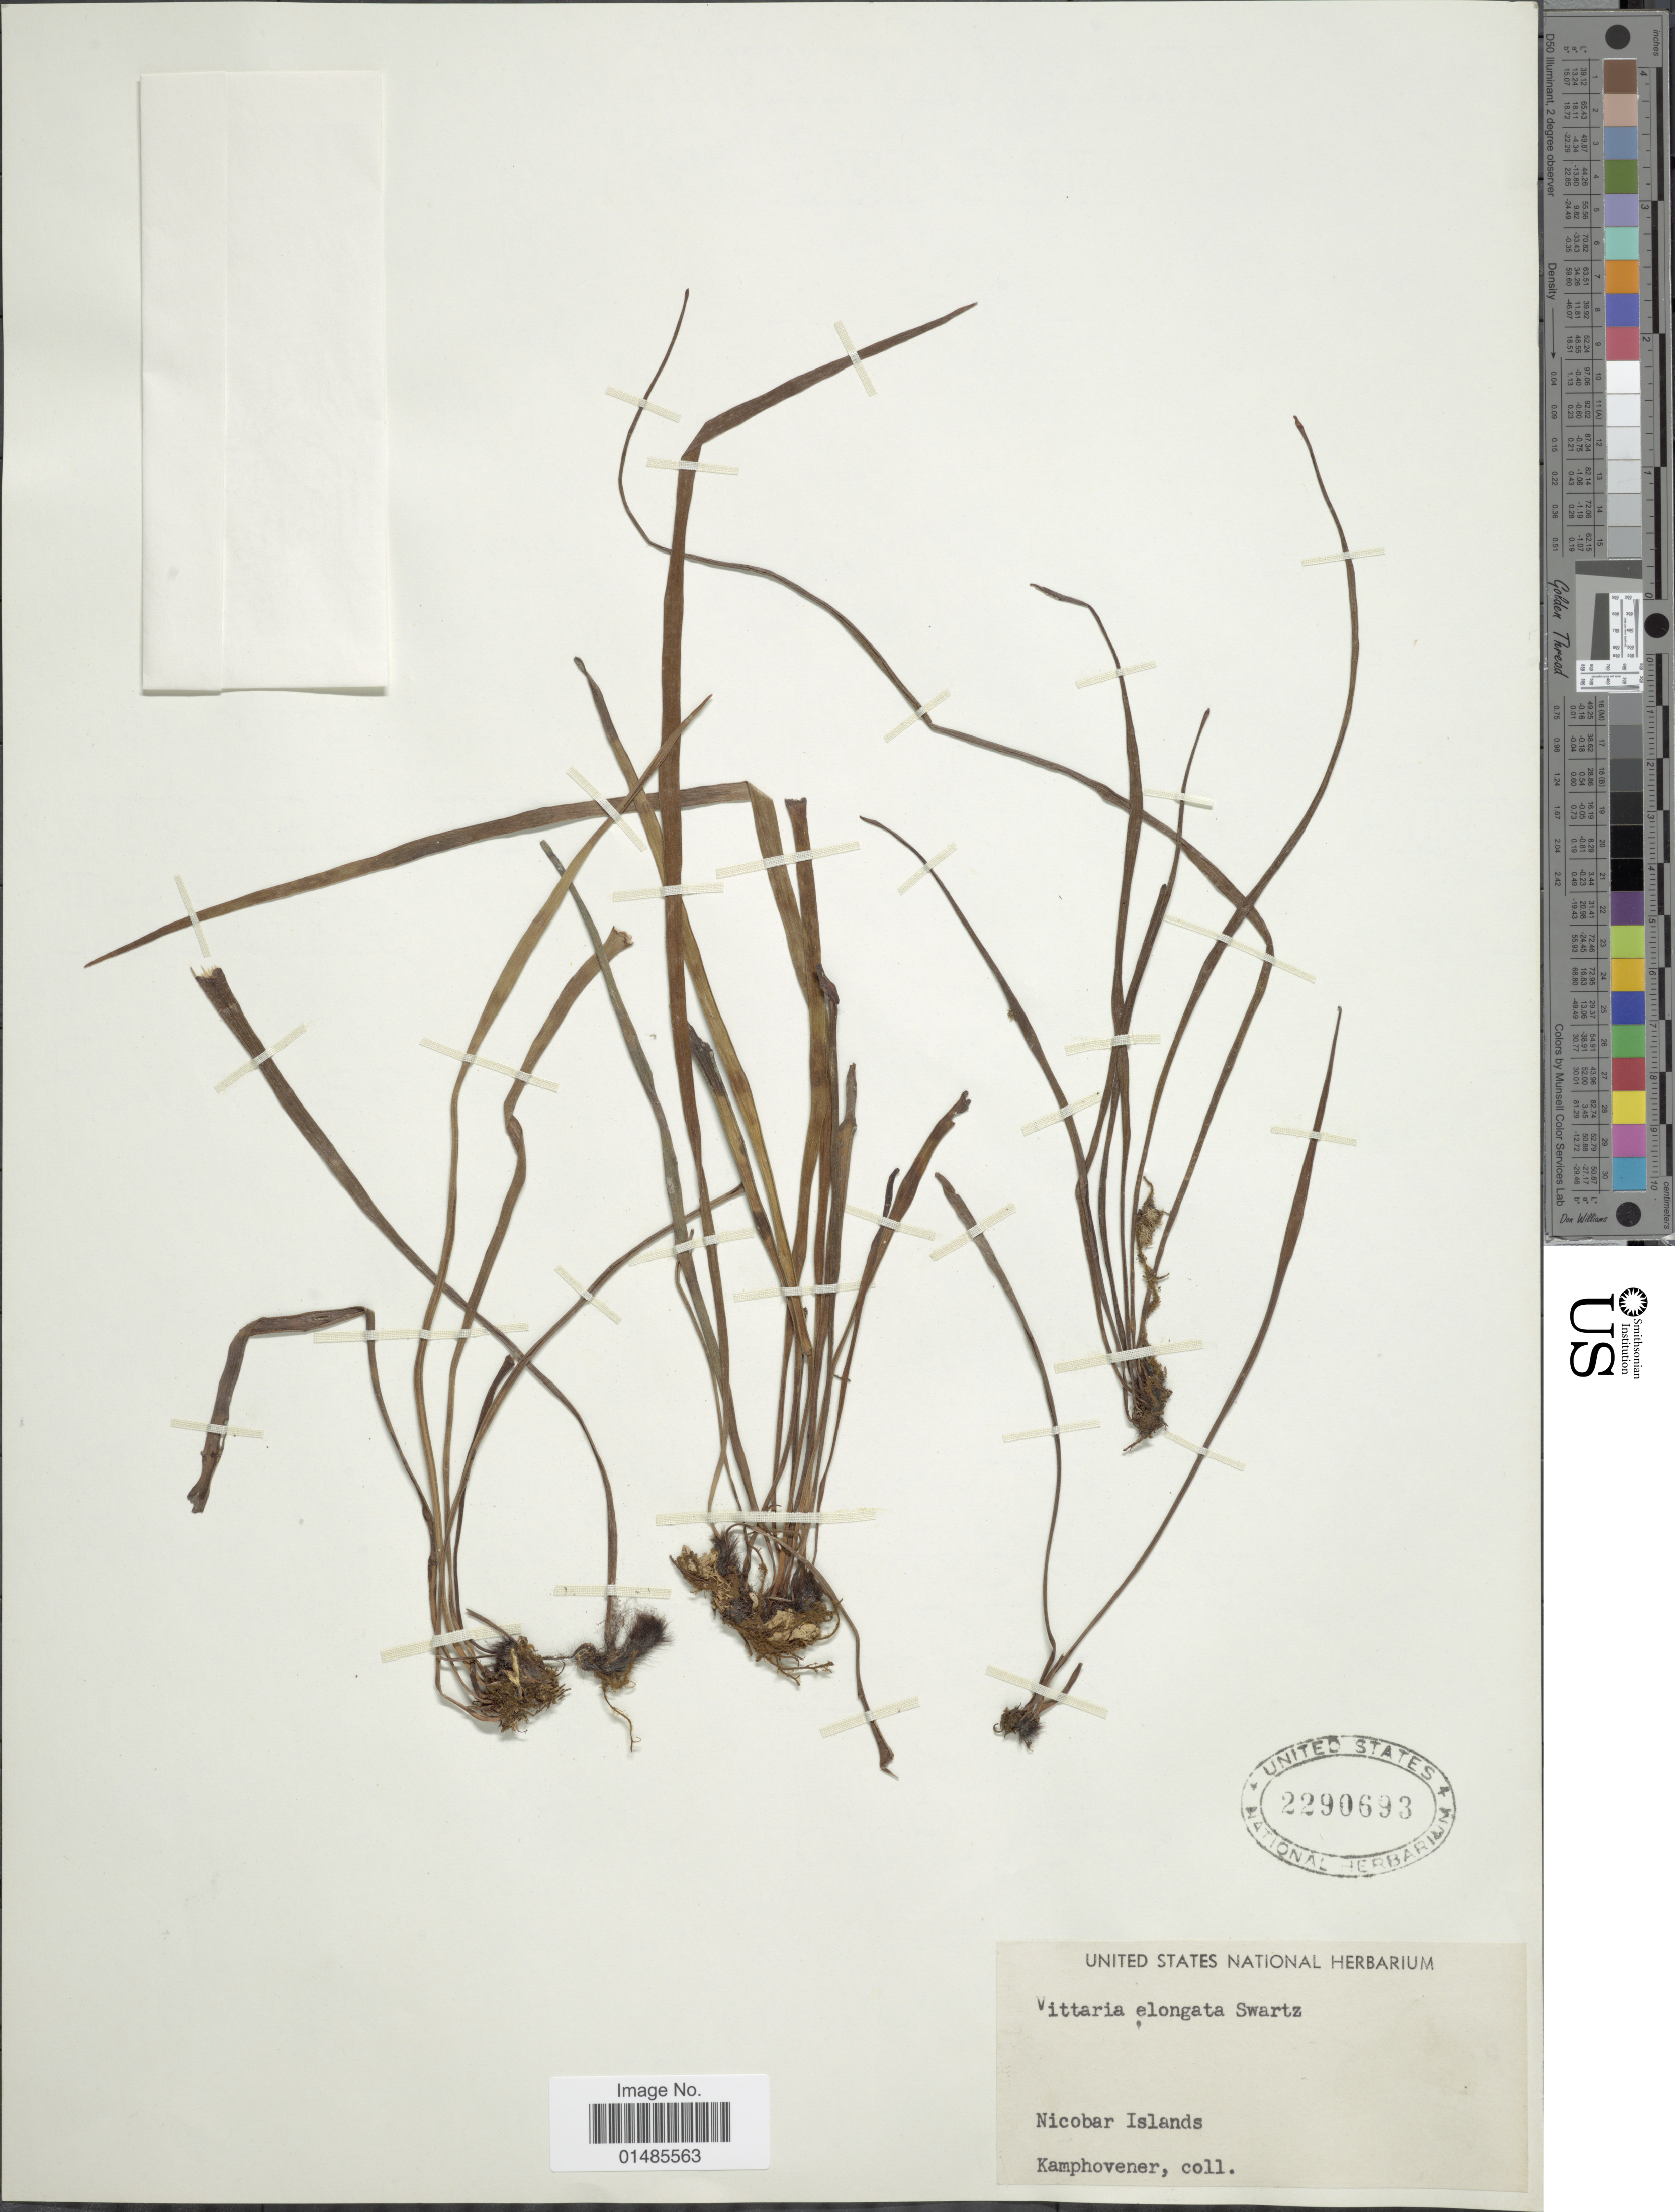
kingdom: Plantae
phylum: Tracheophyta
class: Polypodiopsida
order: Polypodiales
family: Pteridaceae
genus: Haplopteris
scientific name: Haplopteris elongata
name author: (Sw.) Crane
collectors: B. Kamphövener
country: India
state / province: Andaman and Nicobar Islands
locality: Nicobar Islands.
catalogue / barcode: US 2290693